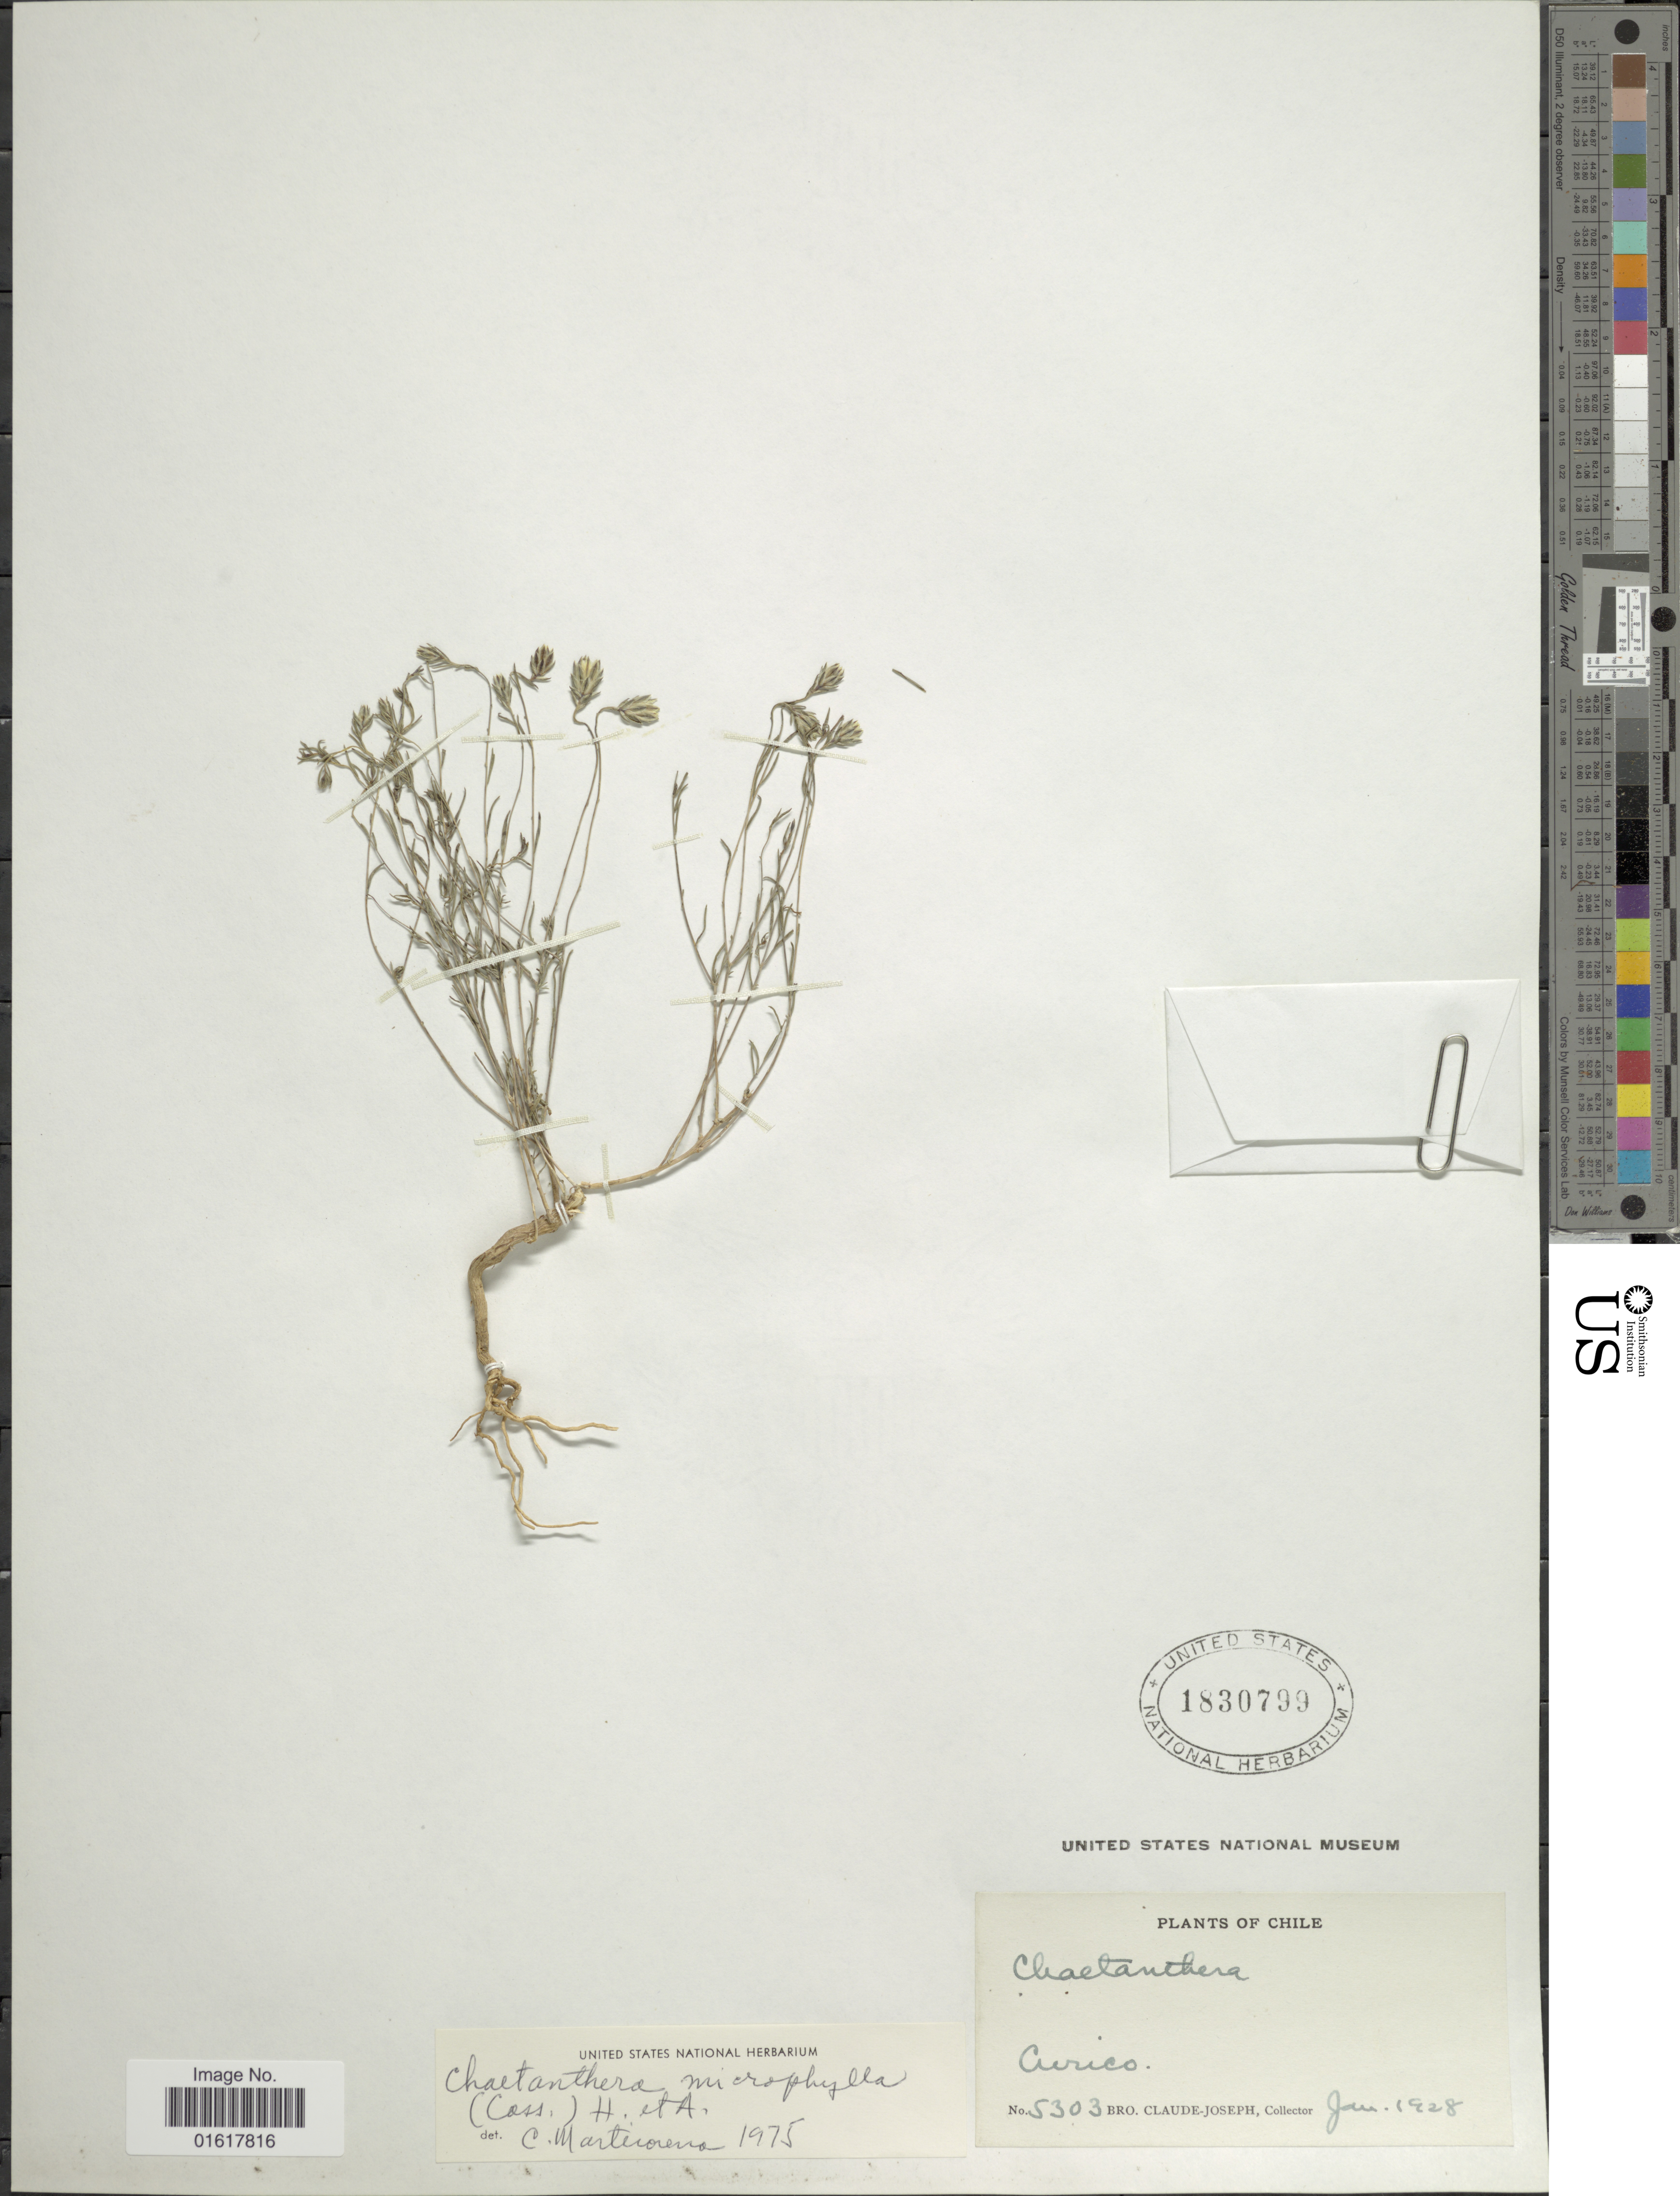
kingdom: Plantae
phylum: Tracheophyta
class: Magnoliopsida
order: Asterales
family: Asteraceae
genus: Chaetanthera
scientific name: Chaetanthera microphylla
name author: (Cass.) Hook. & Arn.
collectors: Bro. Claude-Joseph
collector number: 5303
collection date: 1928-01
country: Chile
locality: Curico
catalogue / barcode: US 1830799